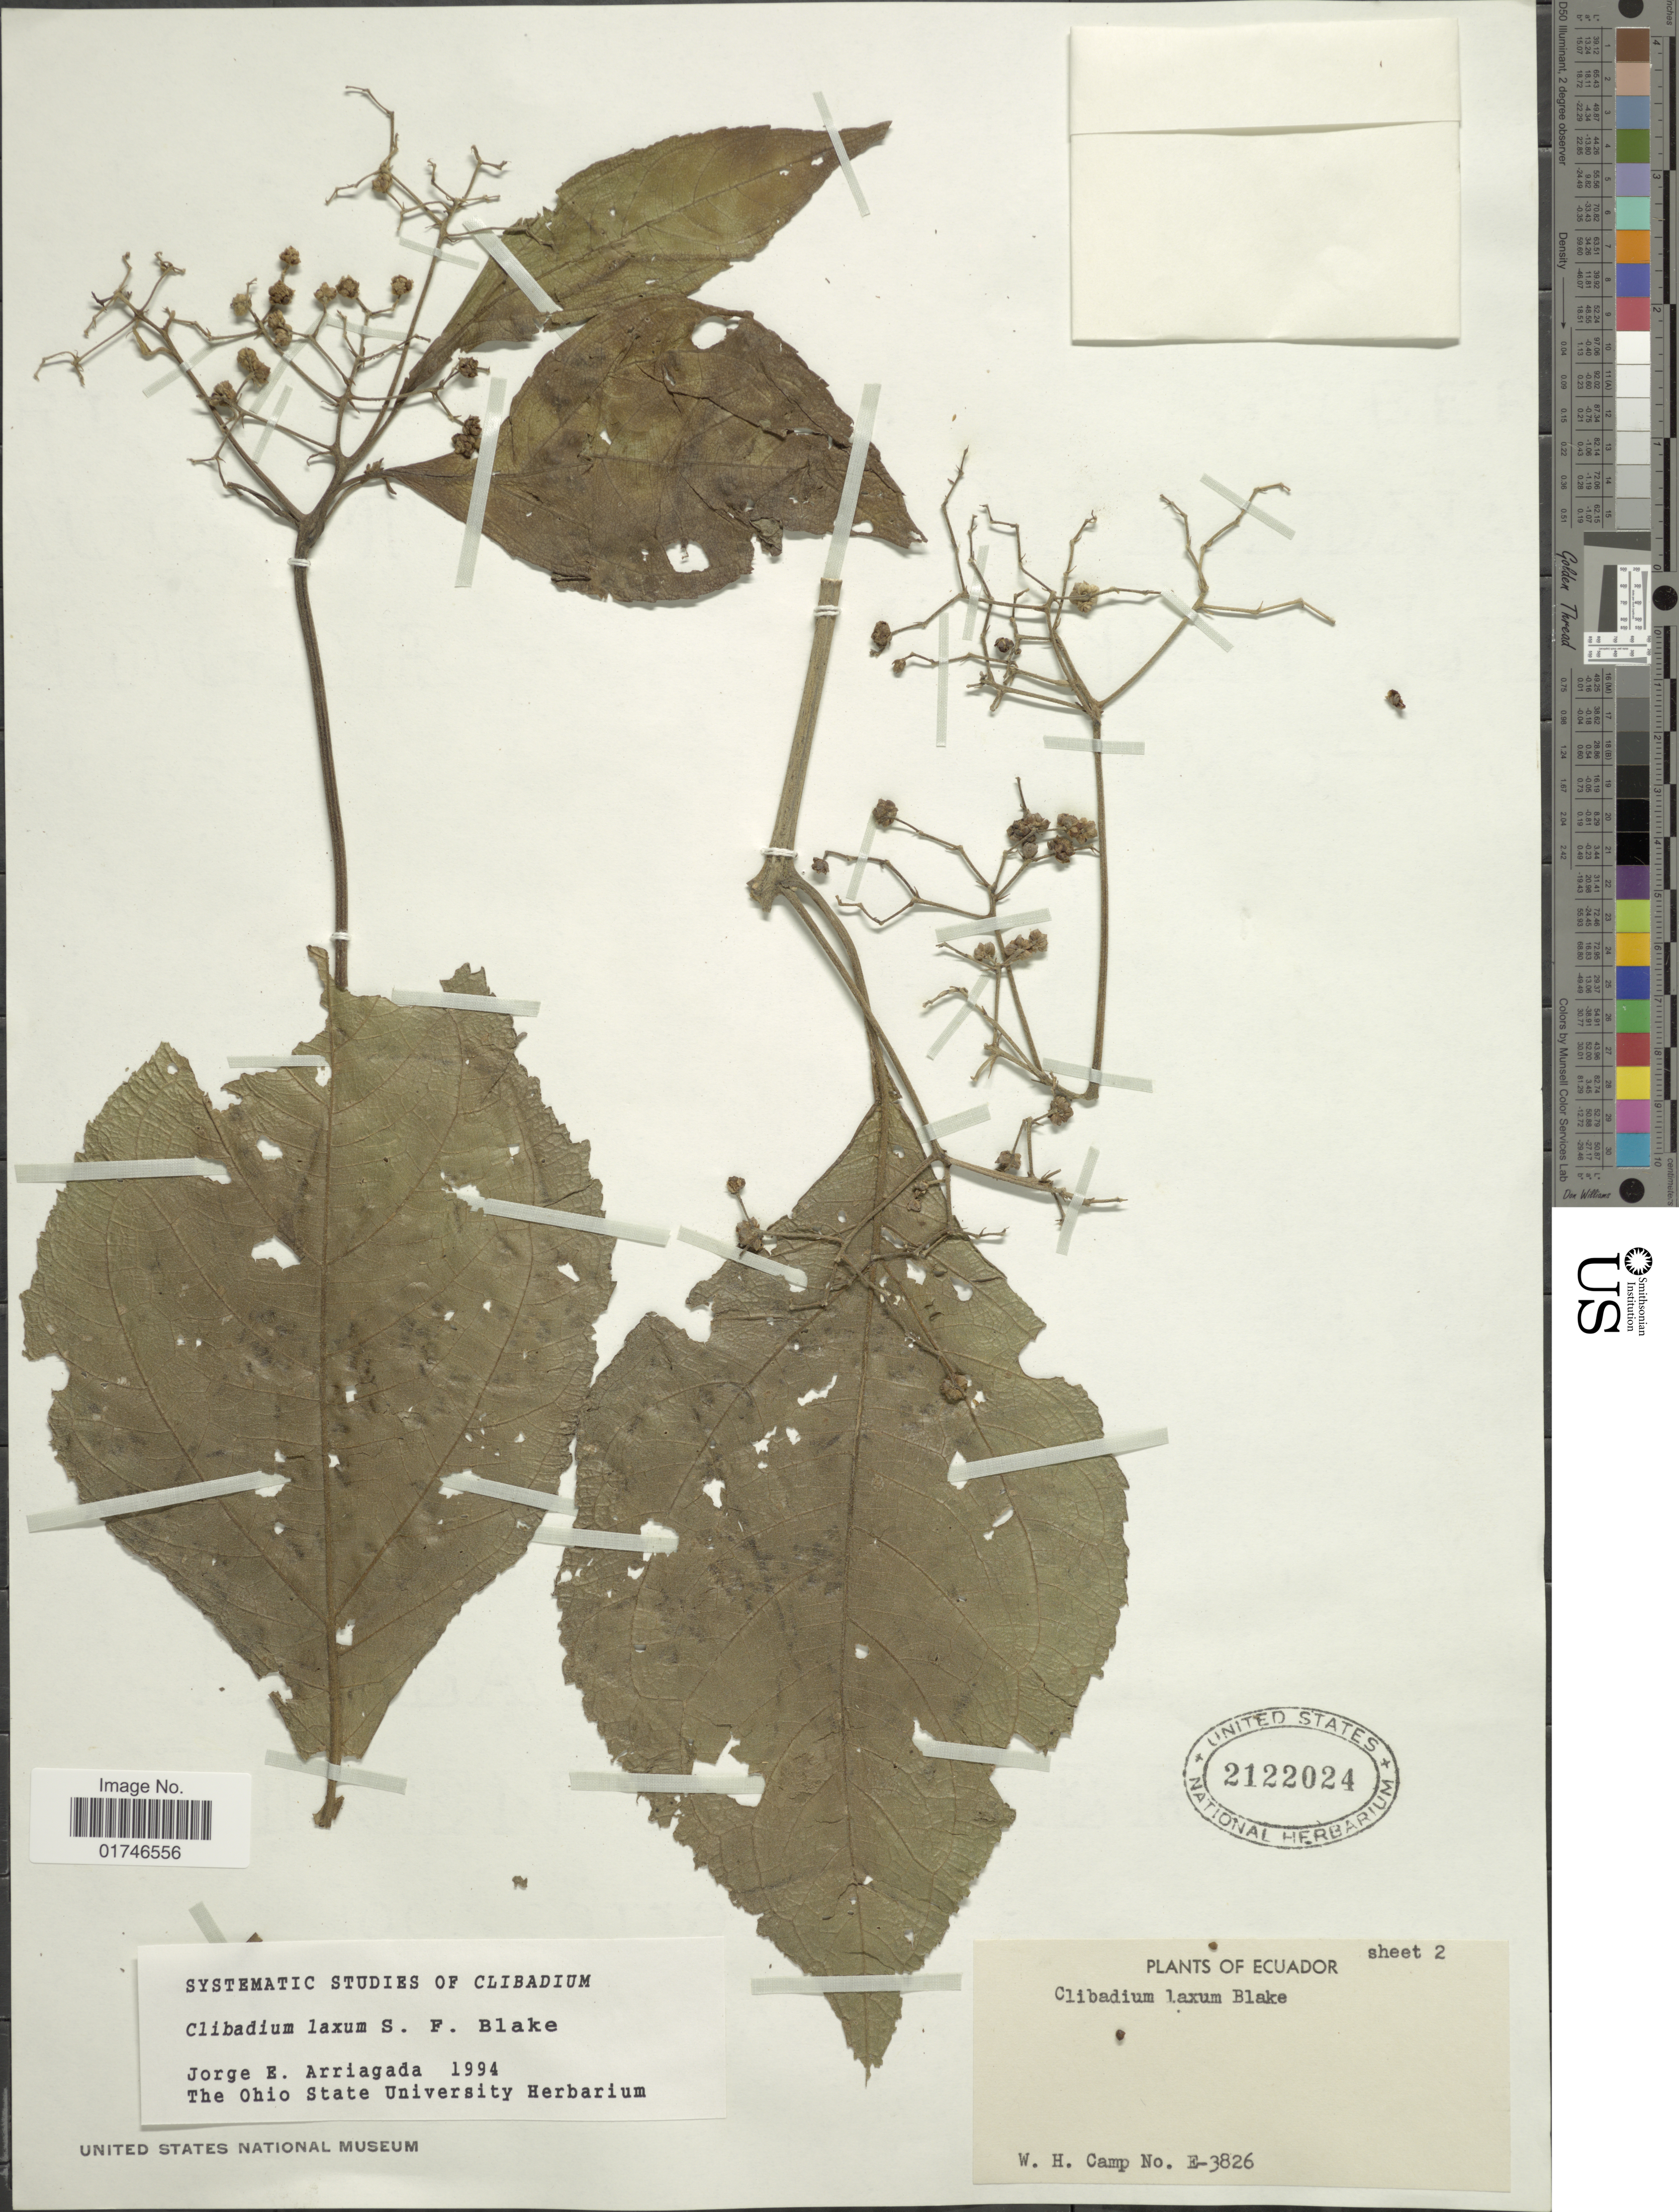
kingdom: Plantae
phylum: Tracheophyta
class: Magnoliopsida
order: Asterales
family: Asteraceae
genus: Clibadium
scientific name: Clibadium laxum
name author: S.F. Blake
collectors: W. H. Camp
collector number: E-3826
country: Ecuador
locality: Ecuador.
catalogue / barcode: US 2122024